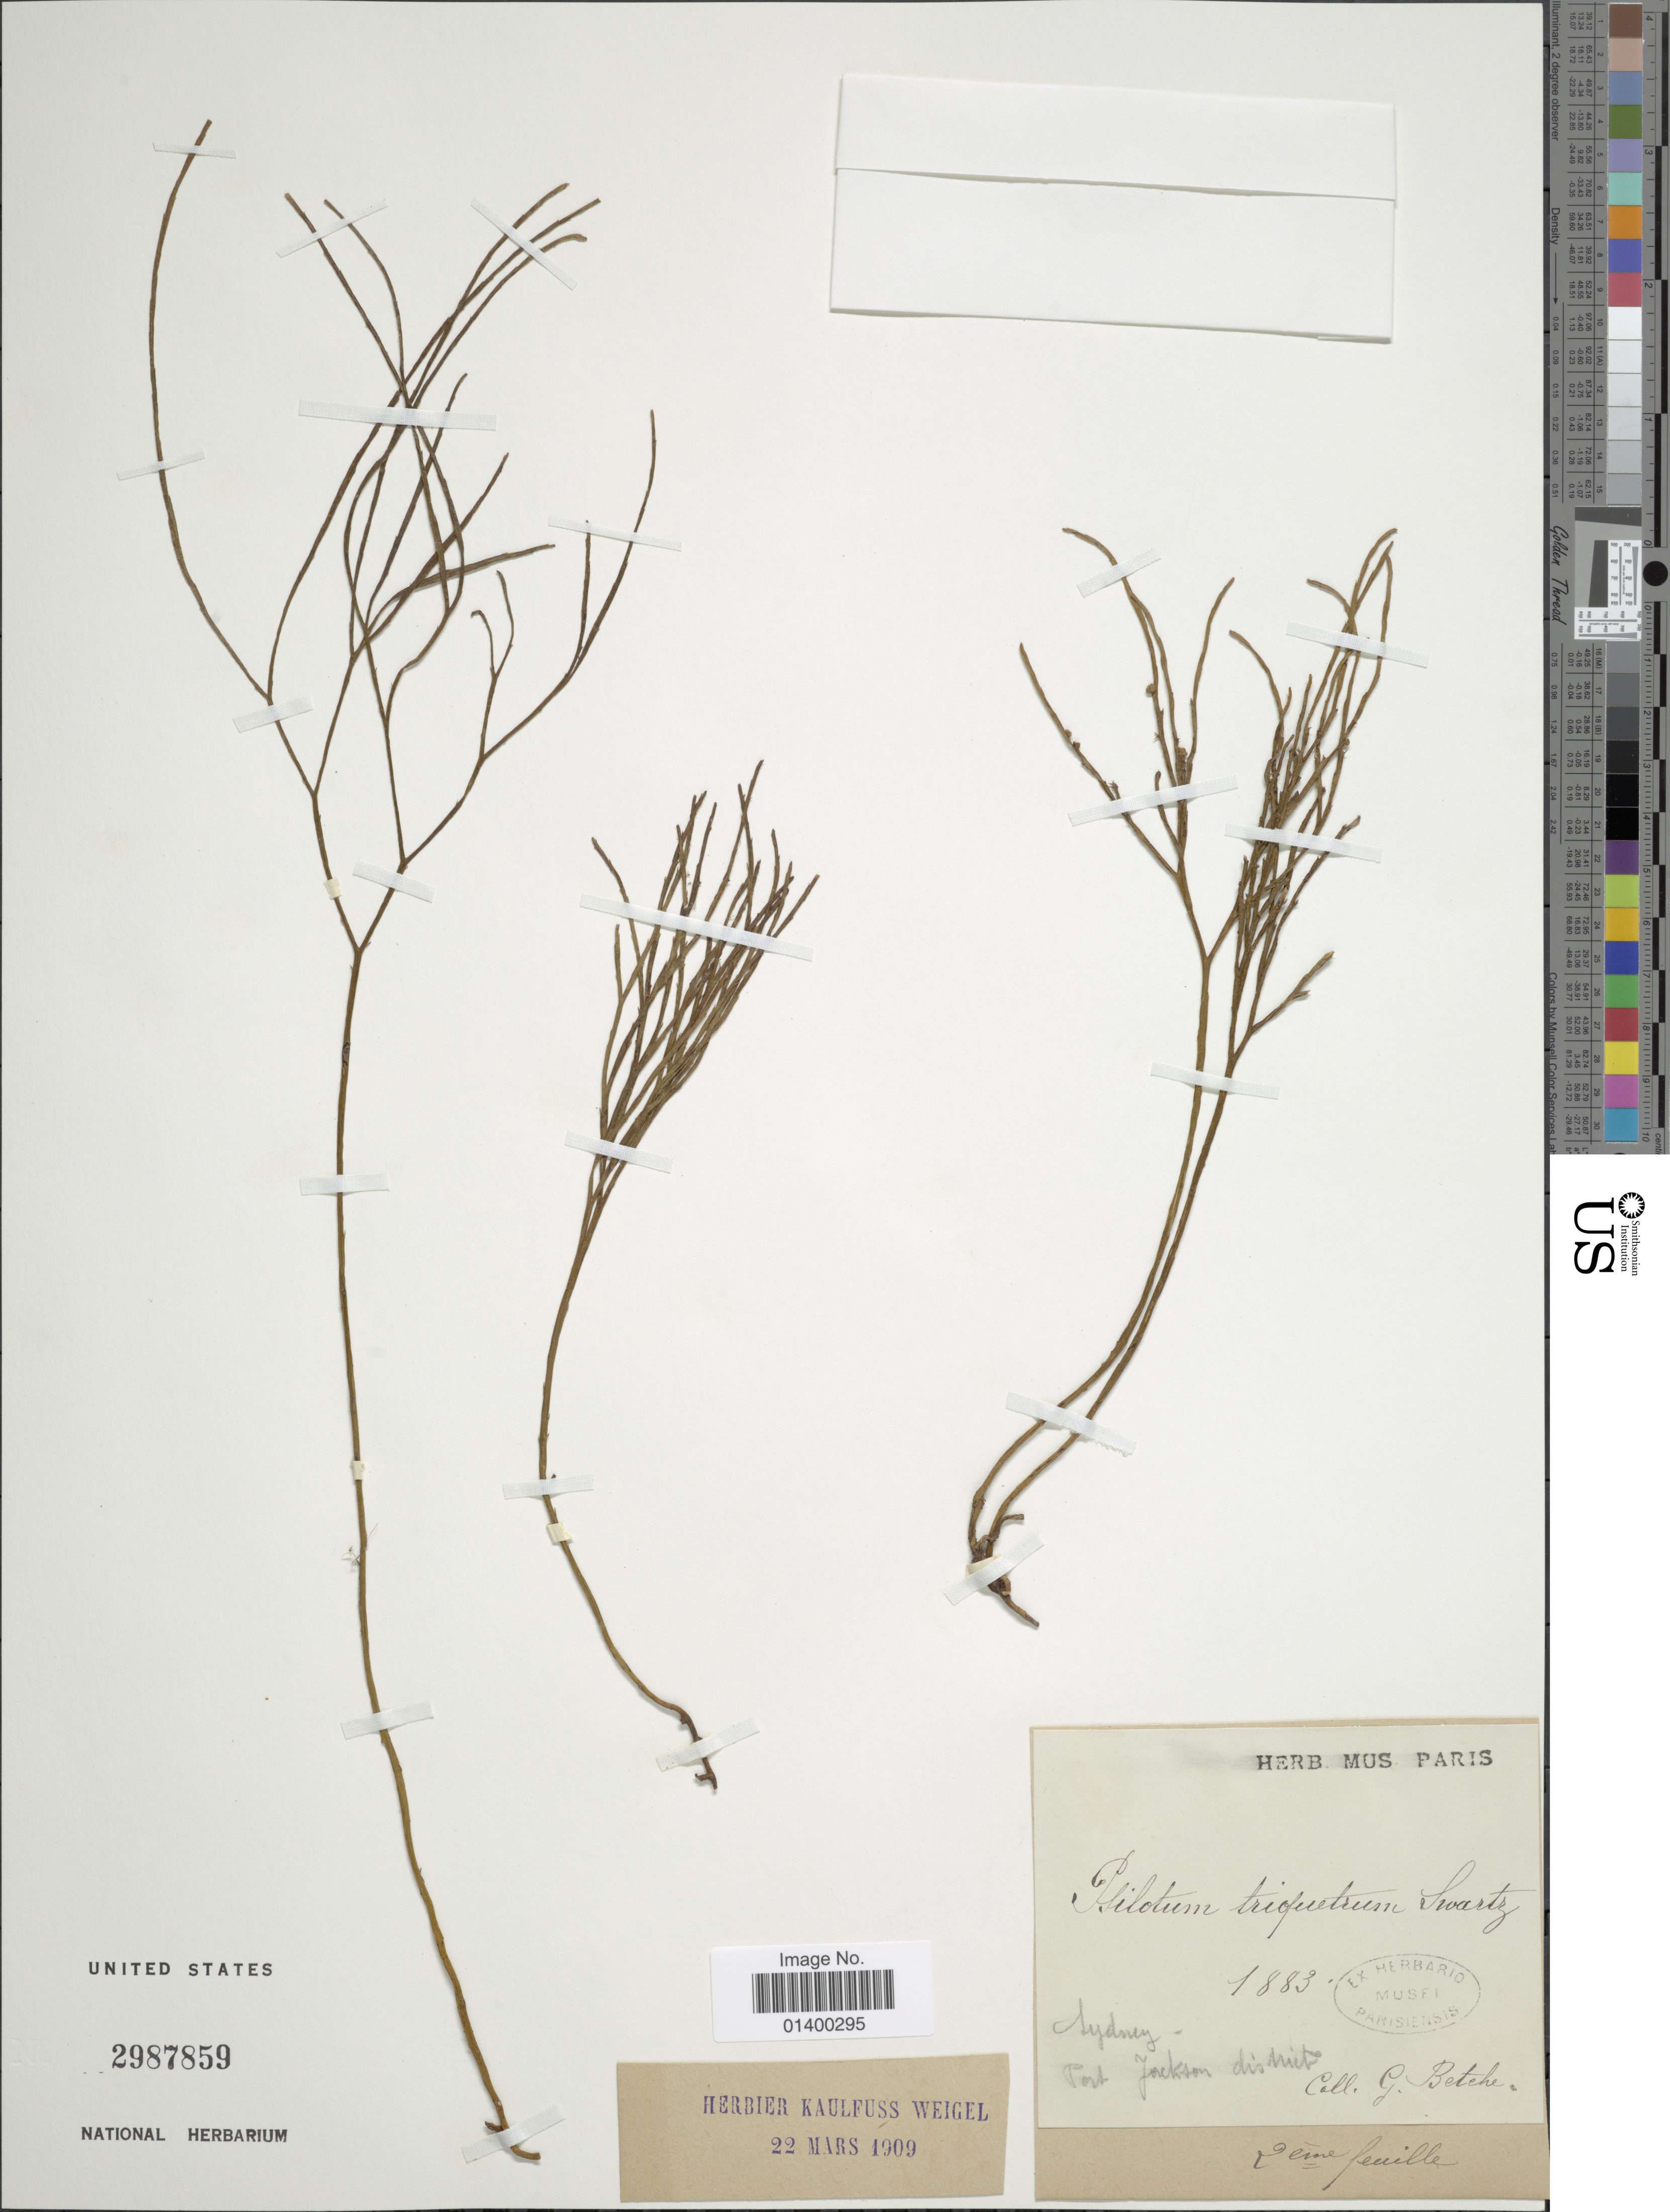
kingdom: Plantae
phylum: Tracheophyta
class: Polypodiopsida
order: Psilotales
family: Psilotaceae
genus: Psilotum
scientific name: Psilotum nudum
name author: (L.) P. Beauv.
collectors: G. Betche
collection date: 1883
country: Australia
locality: Sydney, Port Jackson District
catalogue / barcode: US 2987859